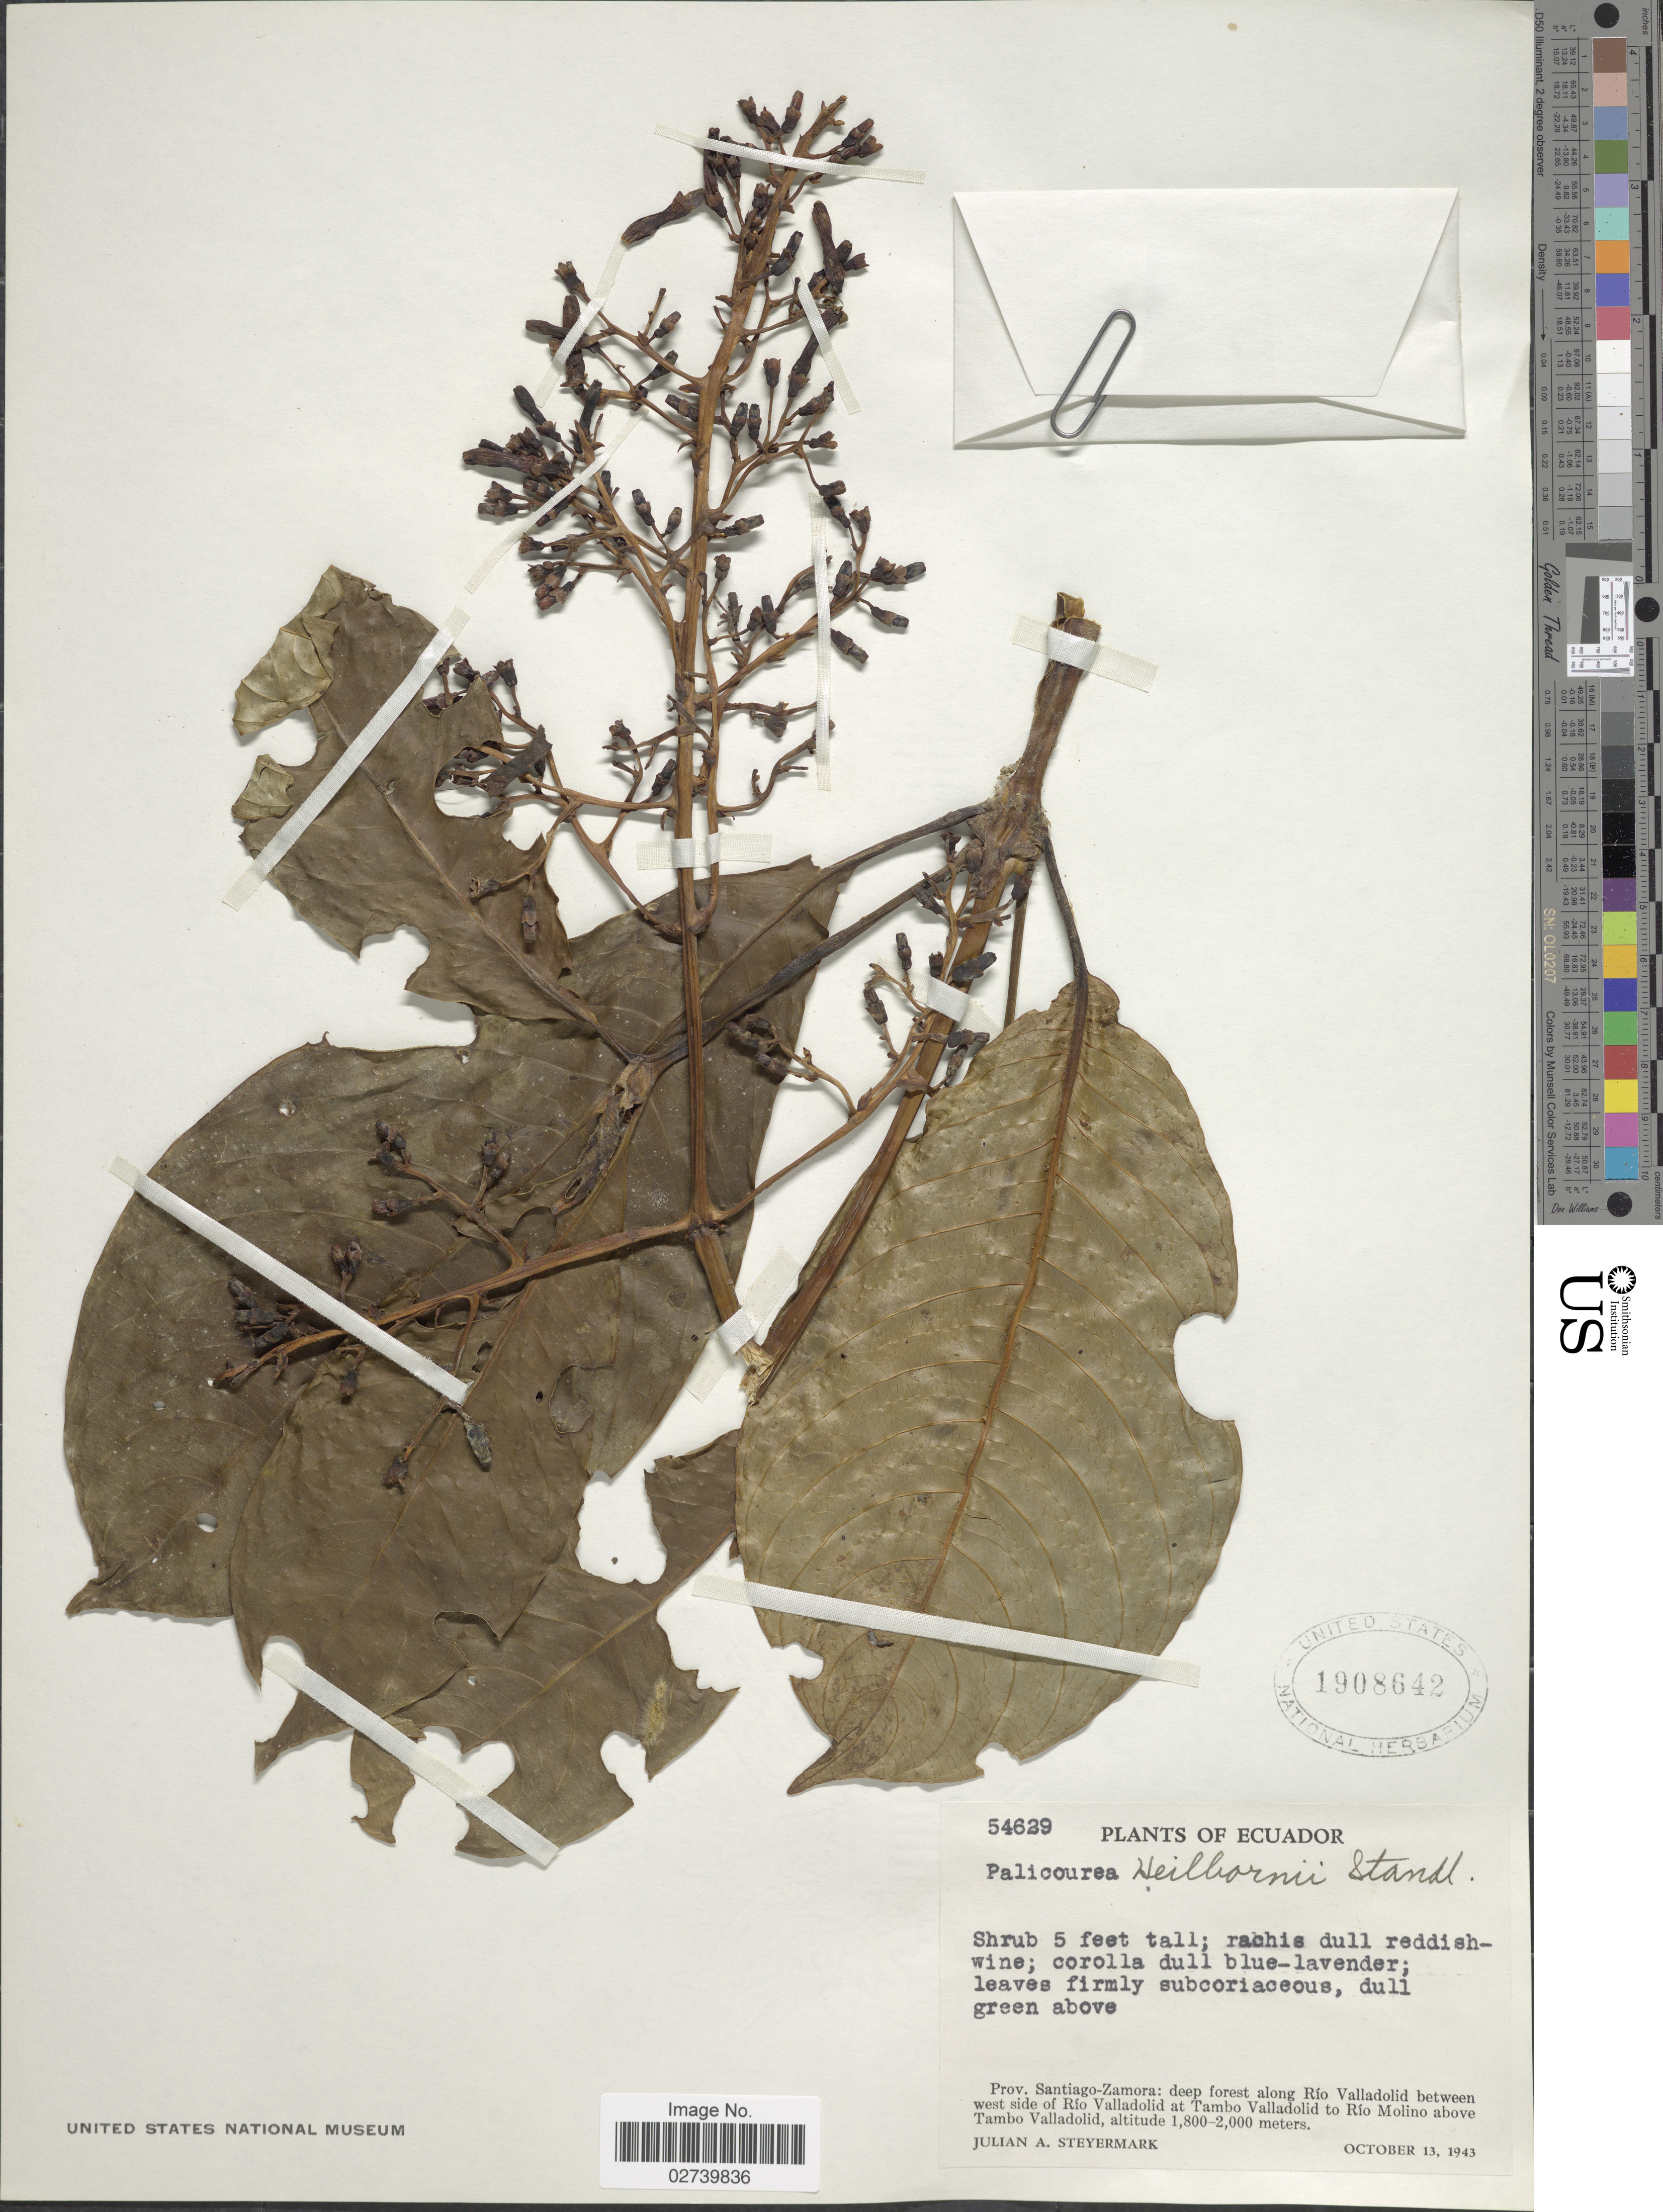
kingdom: Plantae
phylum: Tracheophyta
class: Magnoliopsida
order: Gentianales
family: Rubiaceae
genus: Palicourea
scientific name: Palicourea heilbornii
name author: Standl.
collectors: J. Steyermark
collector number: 54629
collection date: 1943-10-13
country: Ecuador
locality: Prov. Santiago-Zamora: along Río Valladolid between west side of Río Valladolid at Tambo Valladolid to Río Molino above Tambo Valladolid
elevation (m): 1800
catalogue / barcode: US 1908642